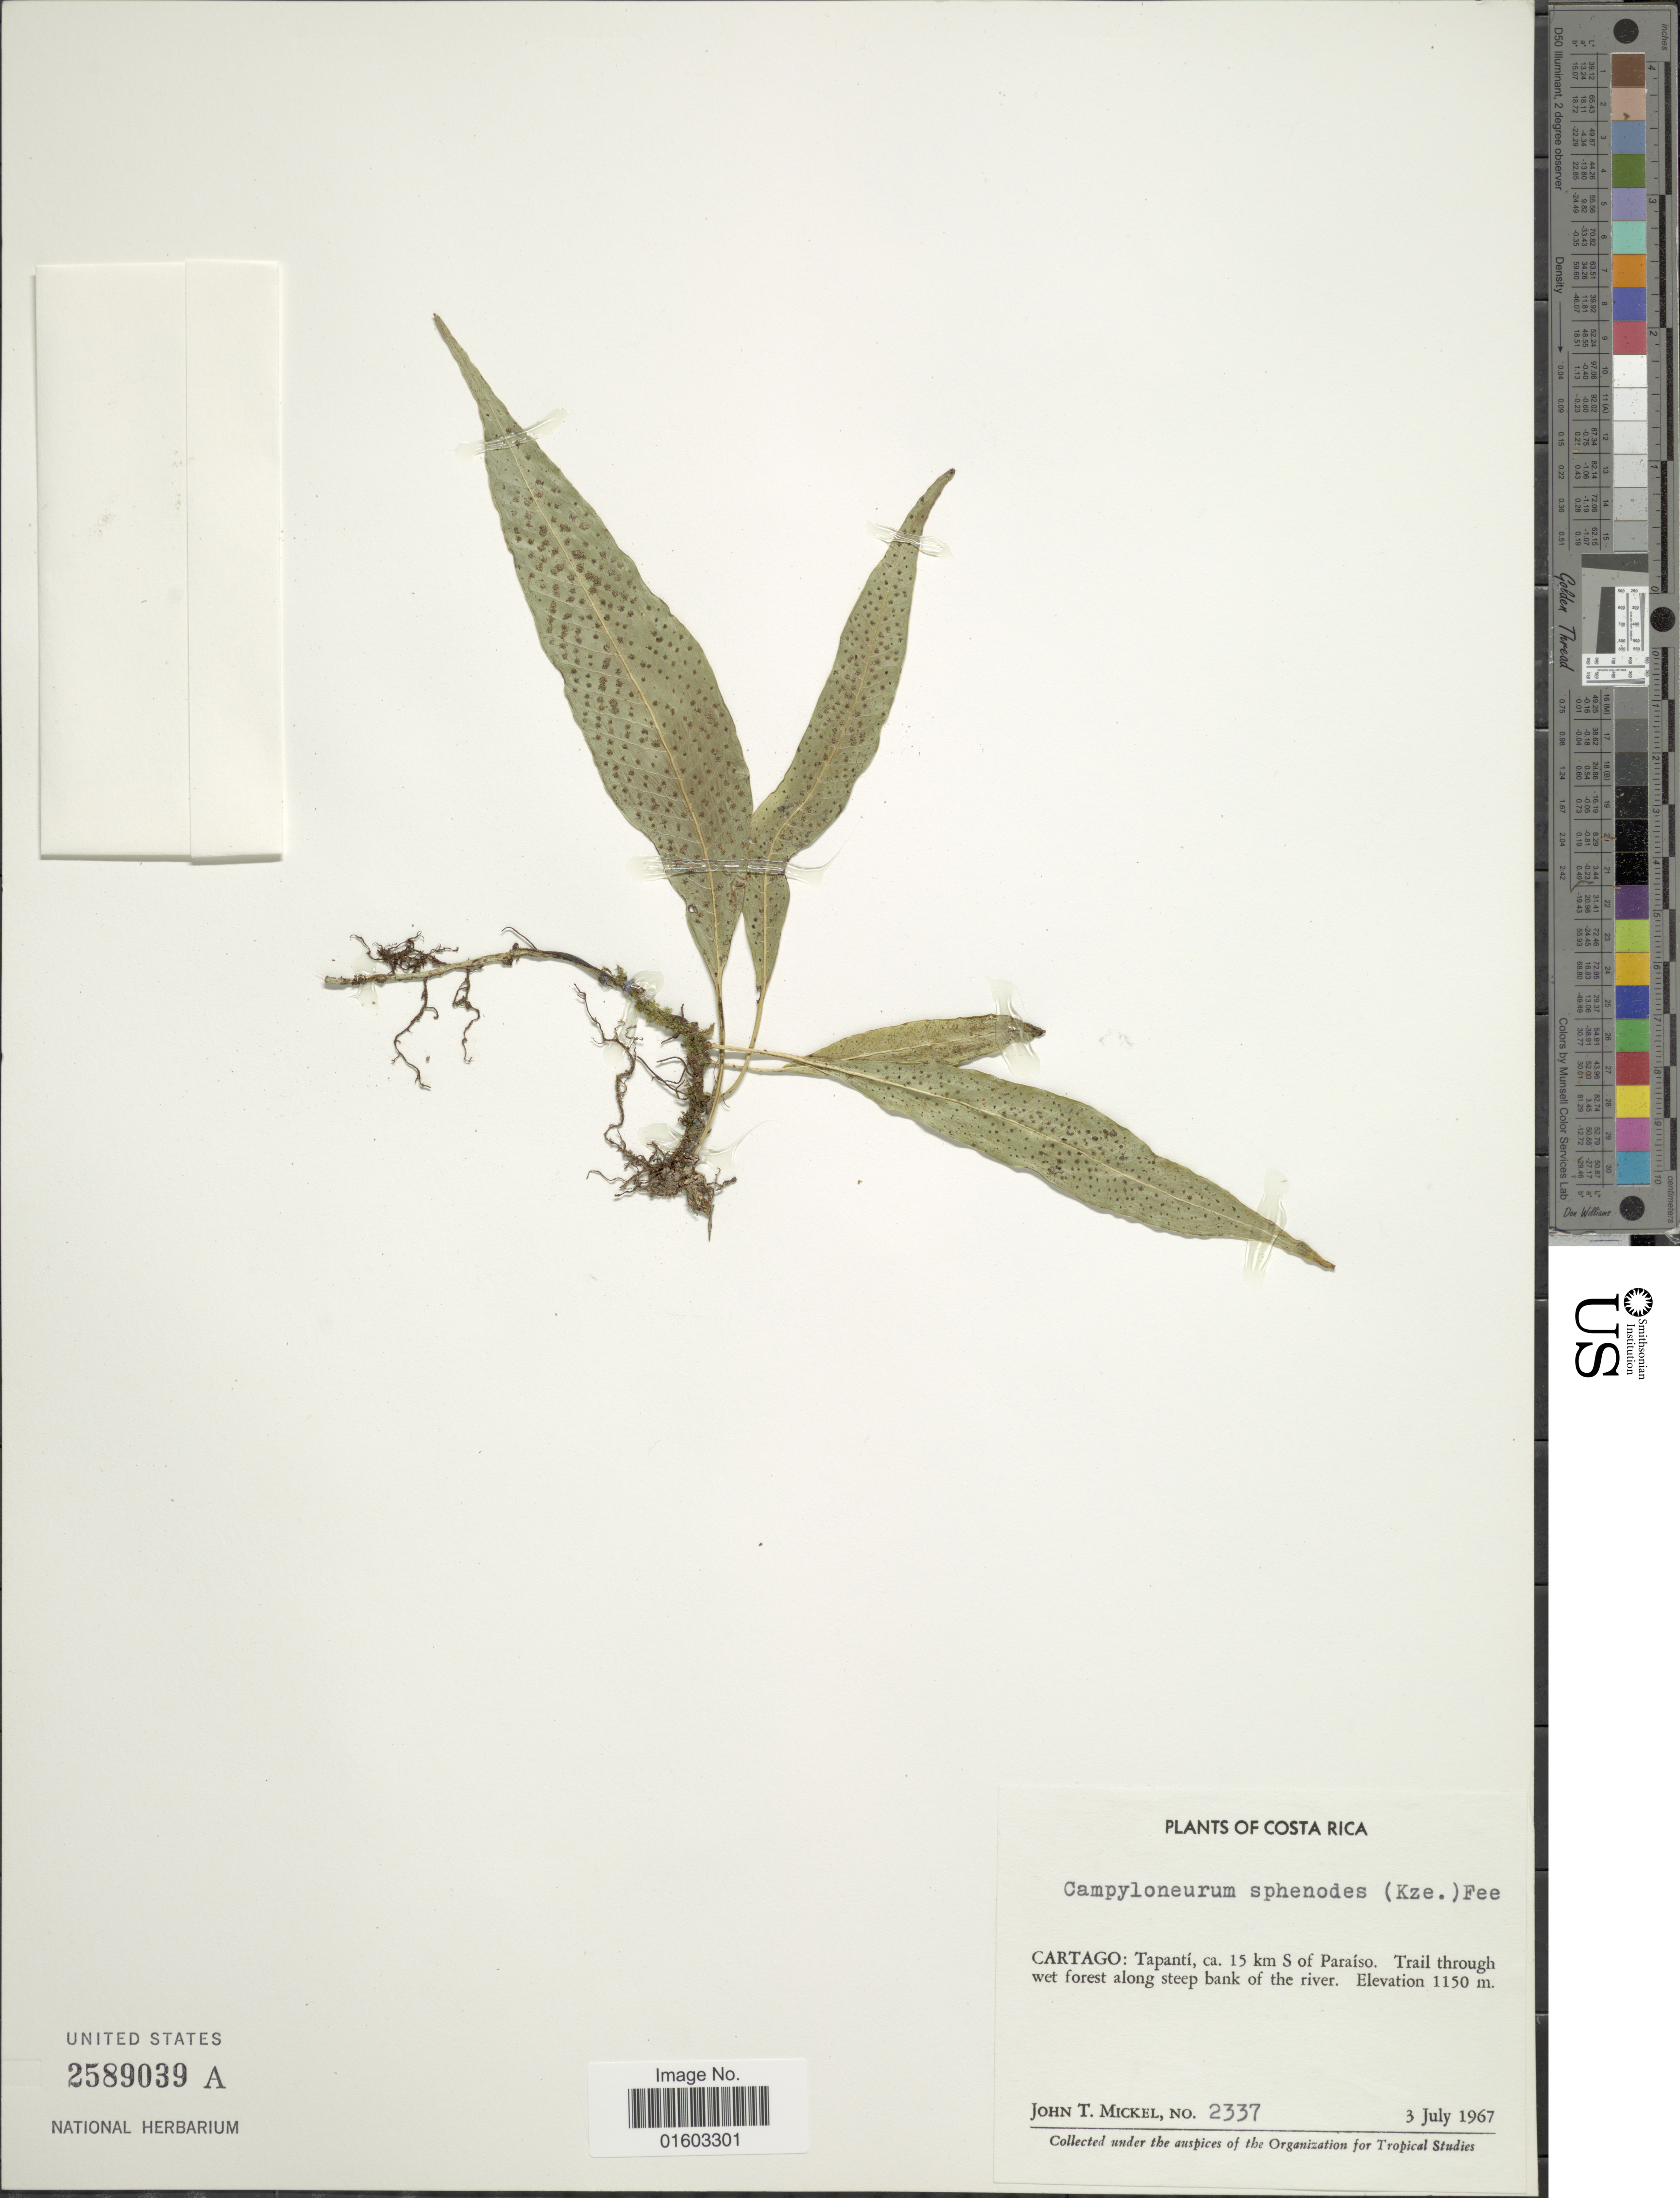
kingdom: Plantae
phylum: Tracheophyta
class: Polypodiopsida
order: Polypodiales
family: Polypodiaceae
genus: Campyloneurum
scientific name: Campyloneurum wercklei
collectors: J. T. Mickel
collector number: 2337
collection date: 1967-07-03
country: Costa Rica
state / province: Cartago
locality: Tapanti, 15 km S of Paraiso, Trail through west forest along steep bank of the river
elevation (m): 1150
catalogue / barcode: US 2589039A